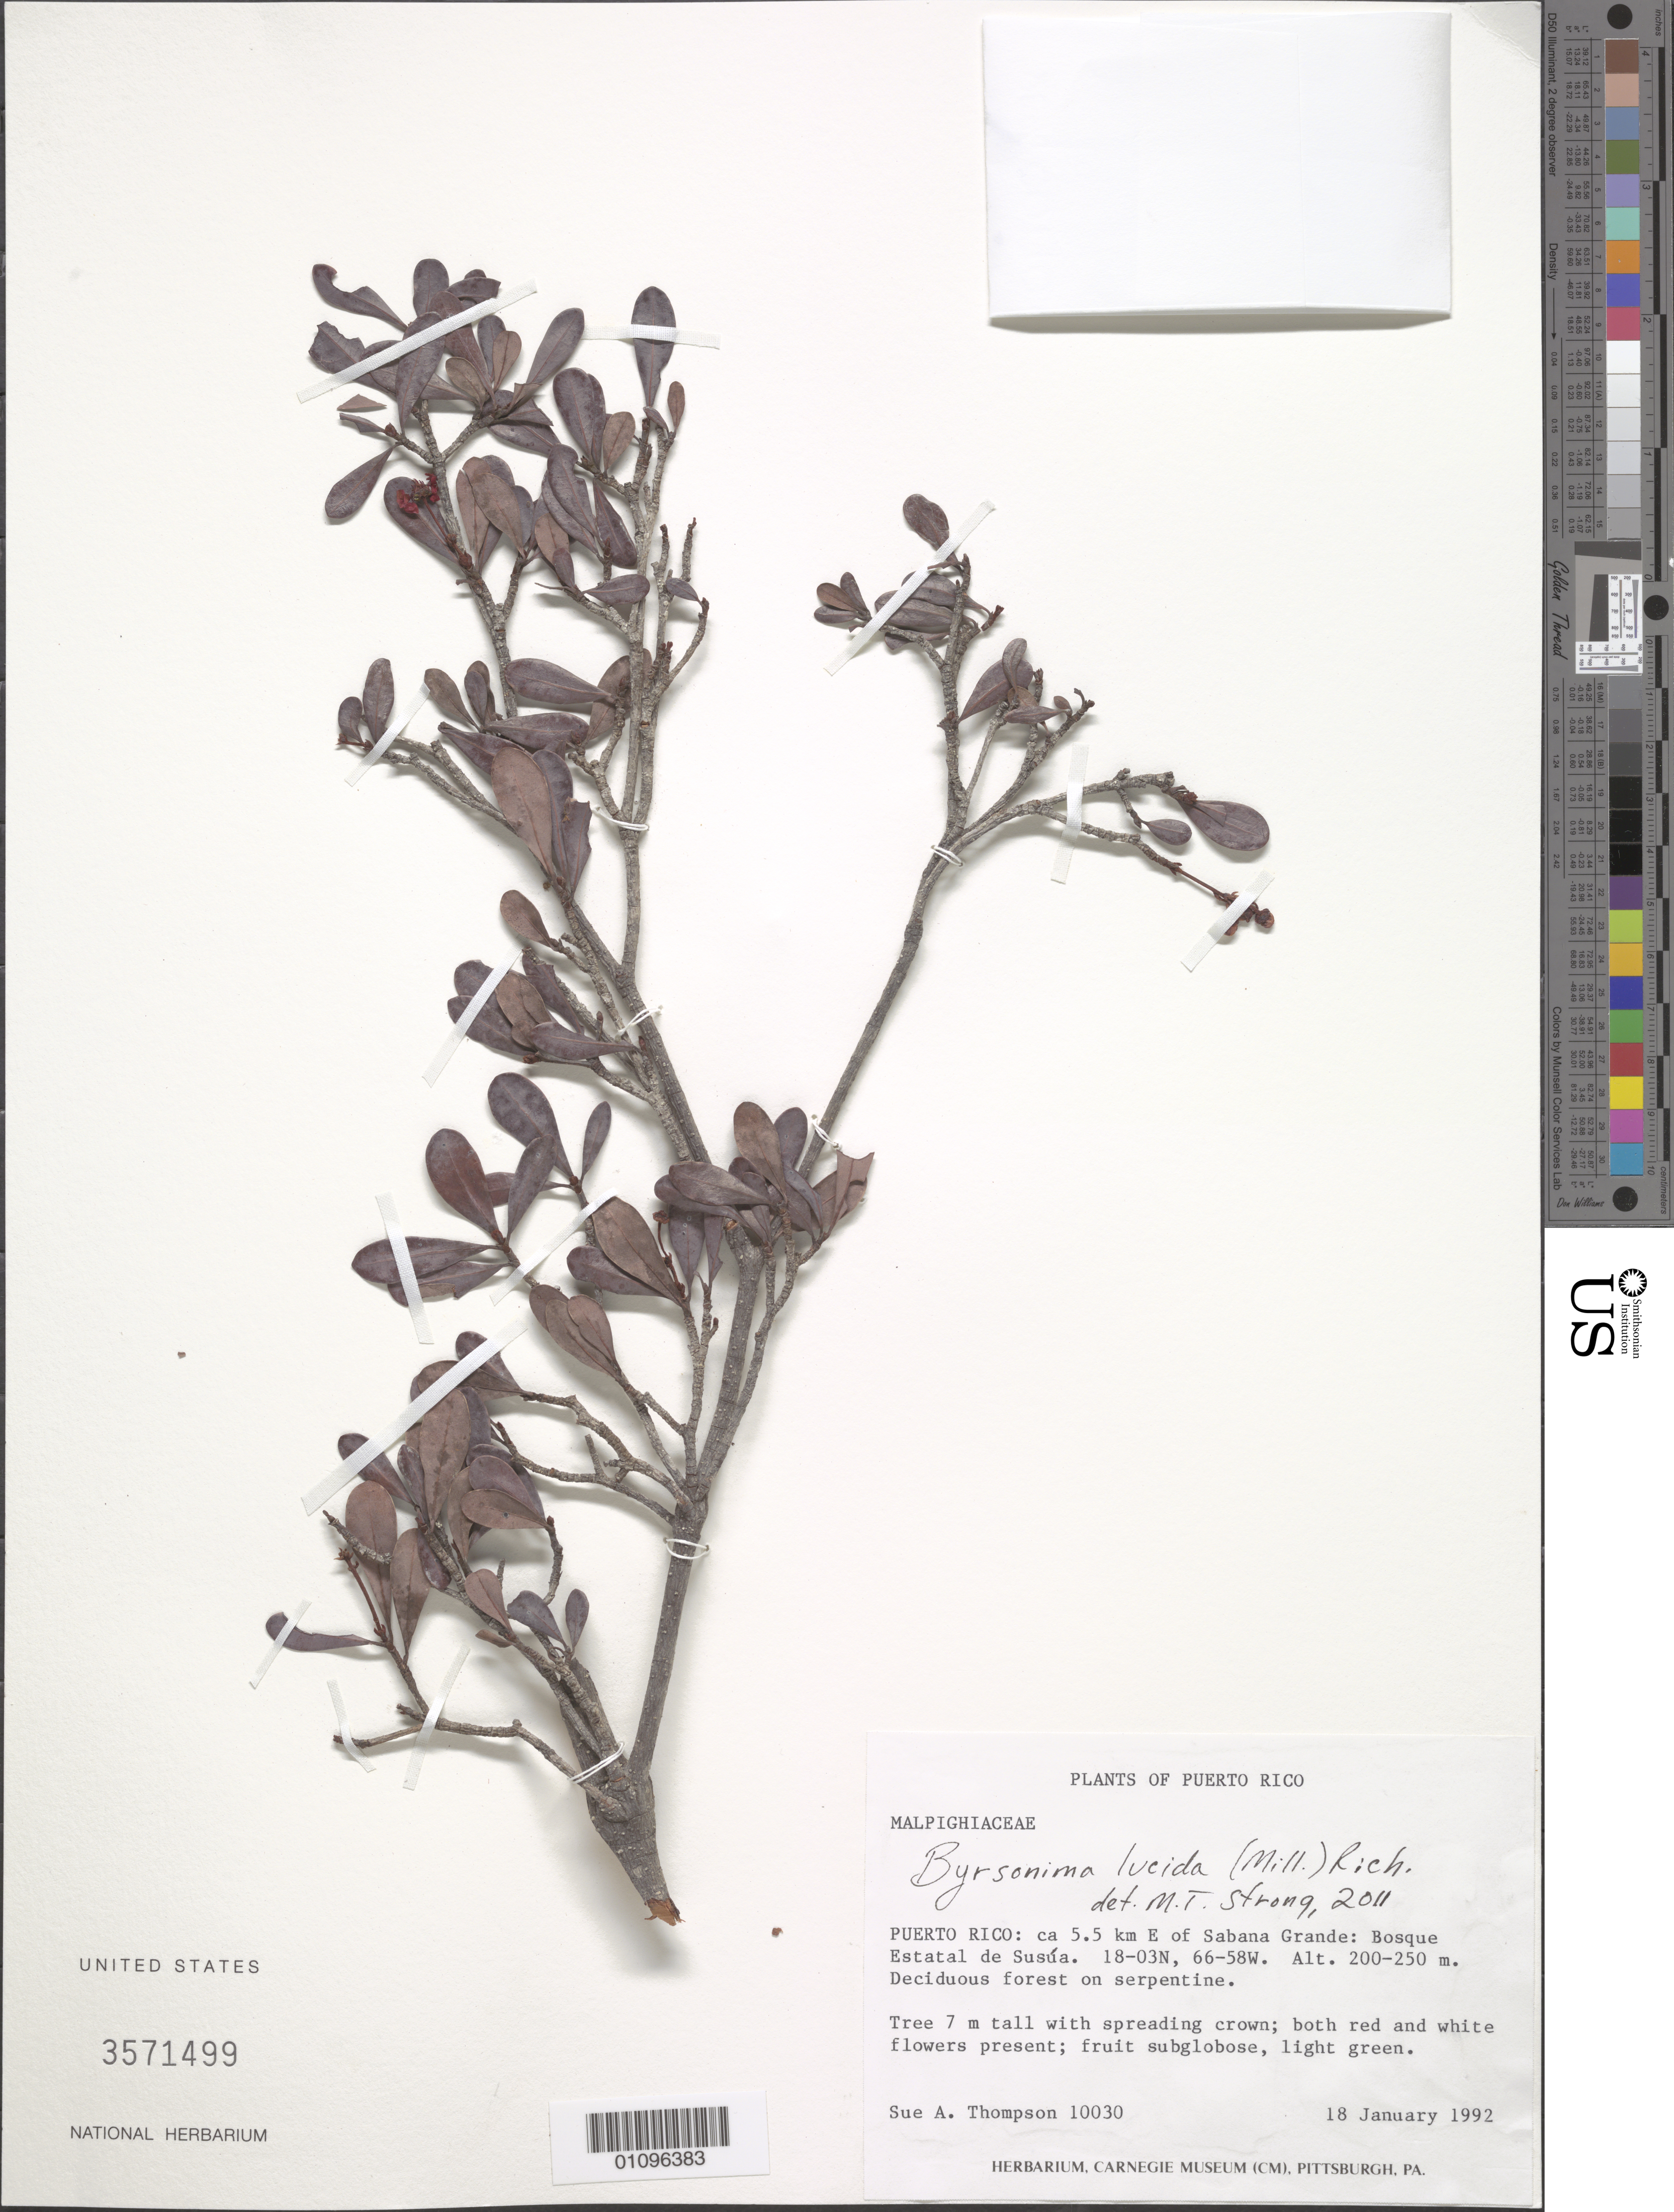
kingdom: Plantae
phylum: Tracheophyta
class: Magnoliopsida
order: Malpighiales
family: Malpighiaceae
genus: Byrsonima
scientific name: Byrsonima lucida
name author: (Mill.) DC.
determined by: Strong, M. T., (US), Smithsonian Institution - National Museum of Natural History (UNITED STATES)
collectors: S. A. Thompson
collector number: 10030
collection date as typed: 18 Jan 1992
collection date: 1991-10-18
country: Puerto Rico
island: Puerto Rico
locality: Bosque Estatal de Susúa, about 5.5 km E of Sabana Grande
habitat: Deciduous forest on serpentine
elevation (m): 200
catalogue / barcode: US 3571499